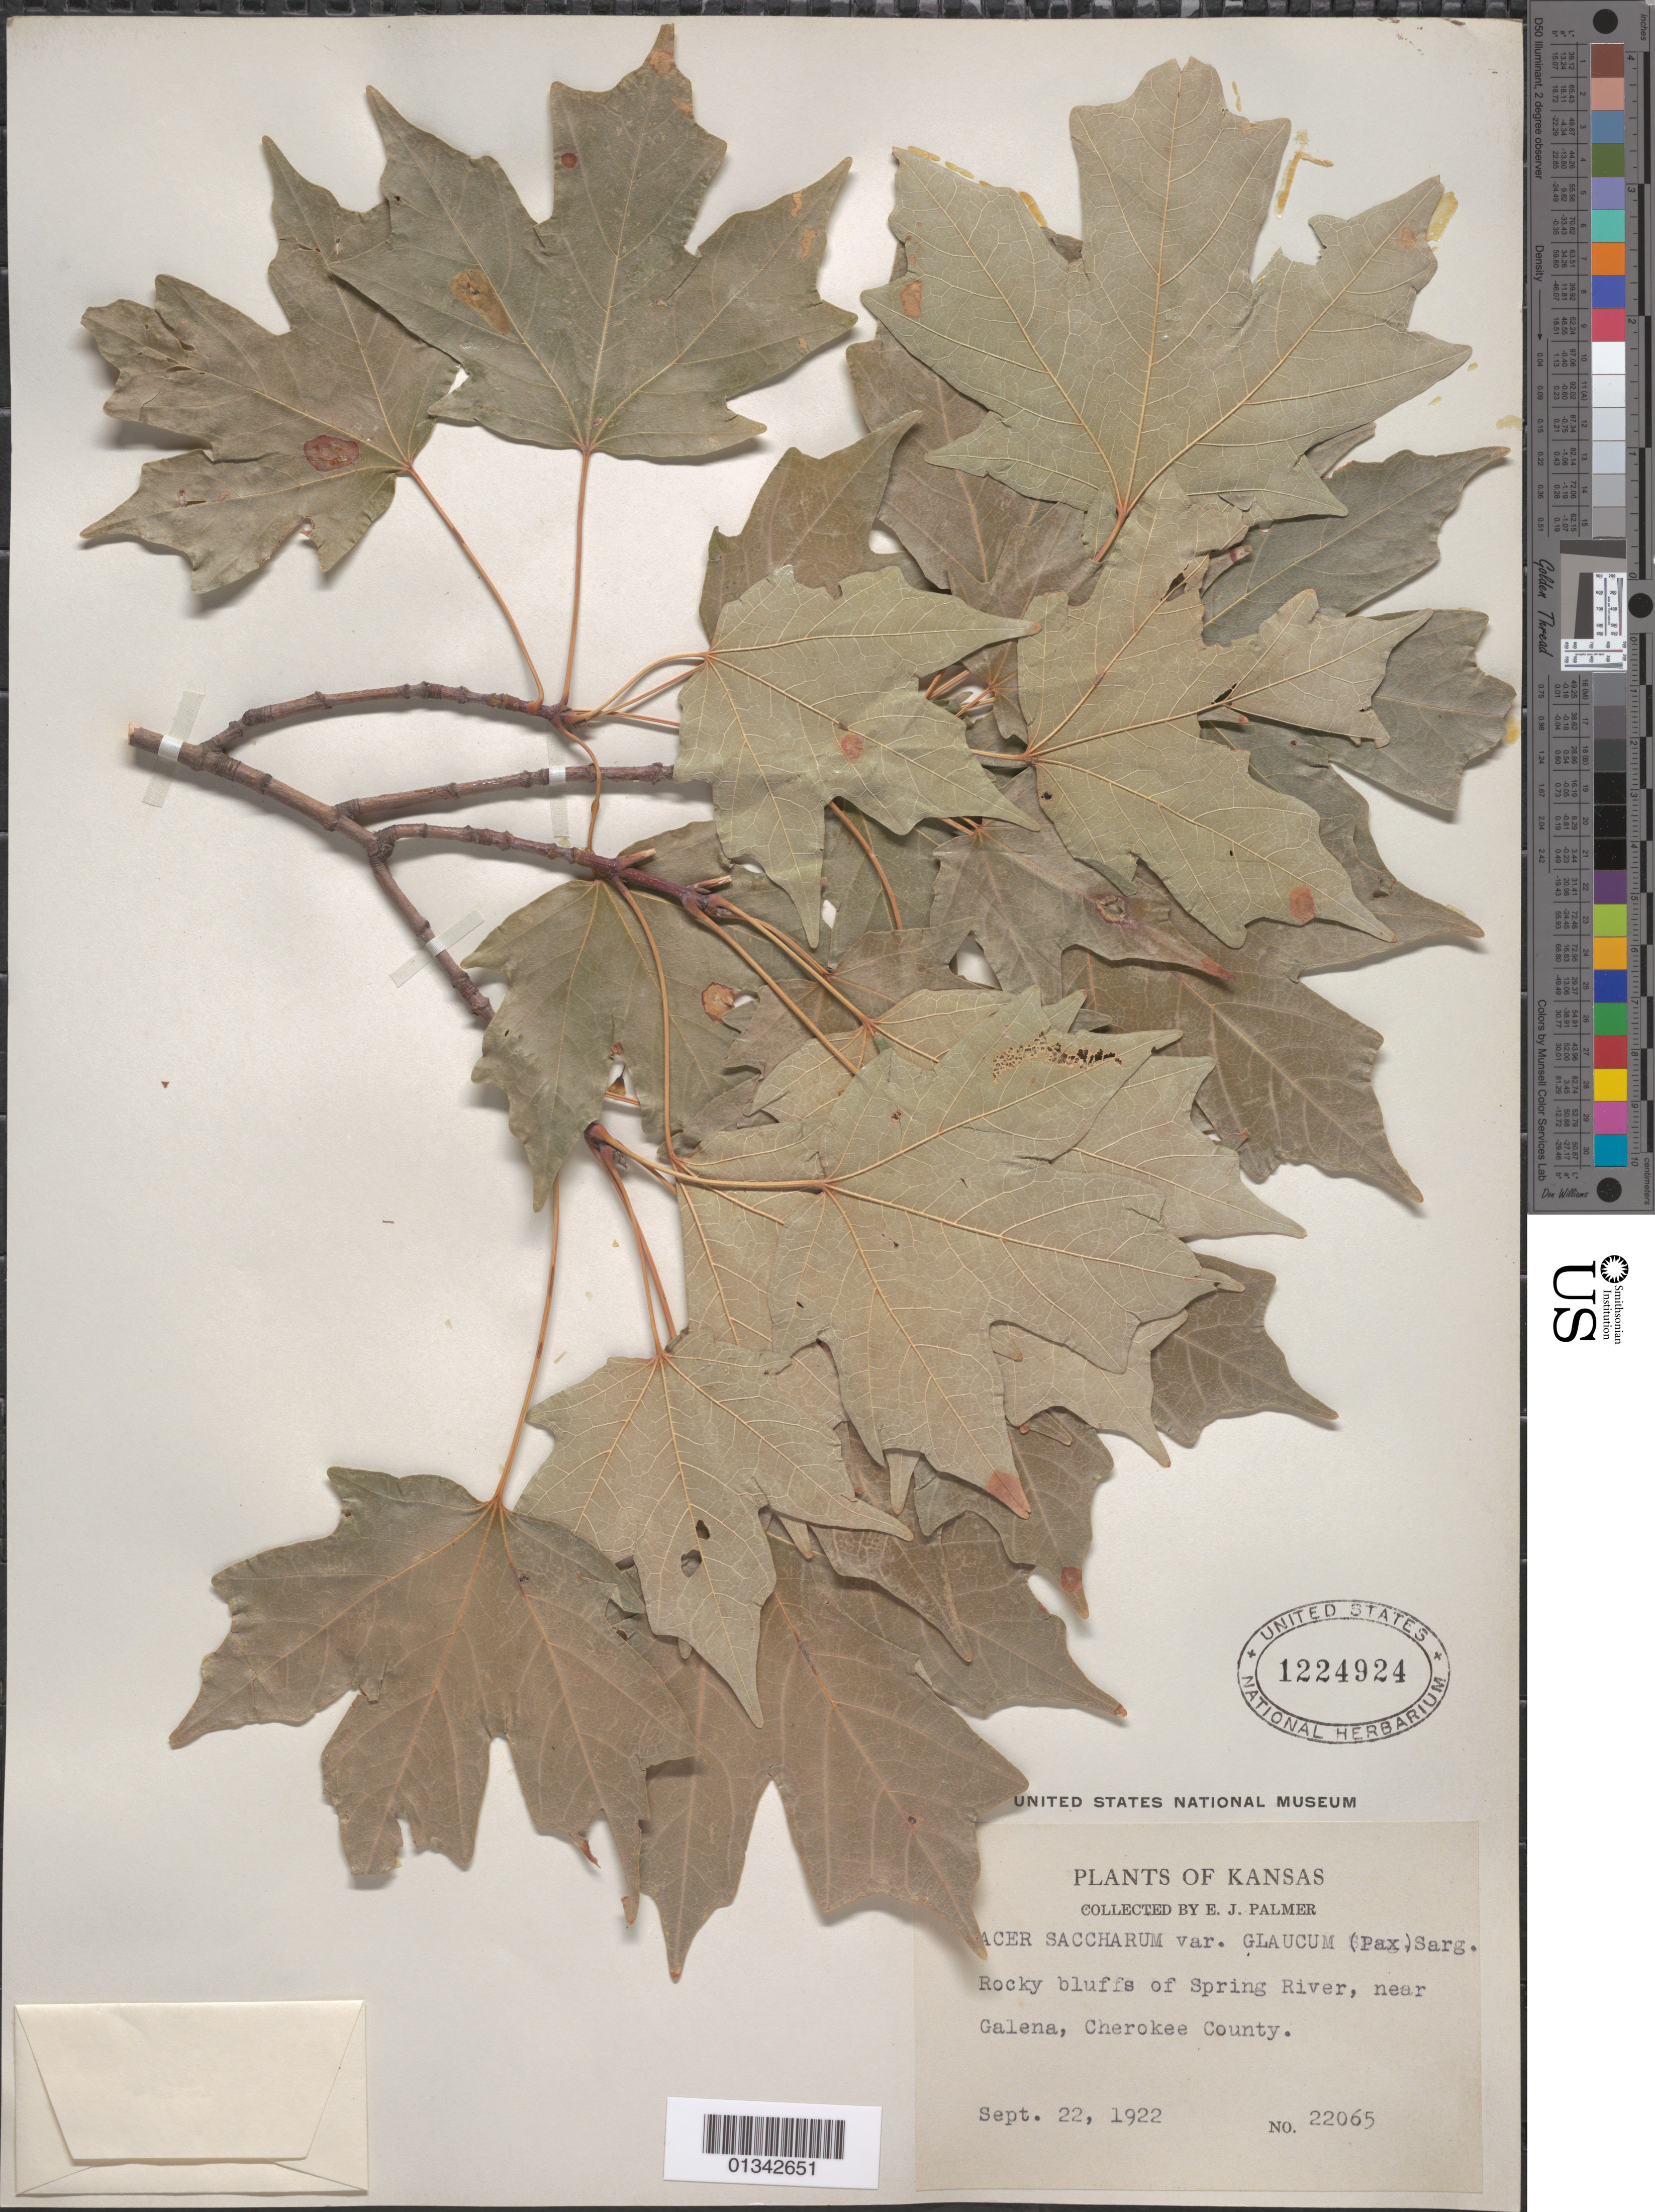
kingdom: Plantae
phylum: Tracheophyta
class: Magnoliopsida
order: Sapindales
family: Sapindaceae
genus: Acer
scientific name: Acer saccharum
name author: Marshall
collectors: E. J. Palmer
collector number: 22065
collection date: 1922-09-22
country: United States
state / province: Kansas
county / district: Cherokee County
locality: Cherokee County, Spring River, near Galena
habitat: Rocky bluffs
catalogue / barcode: US 1224924